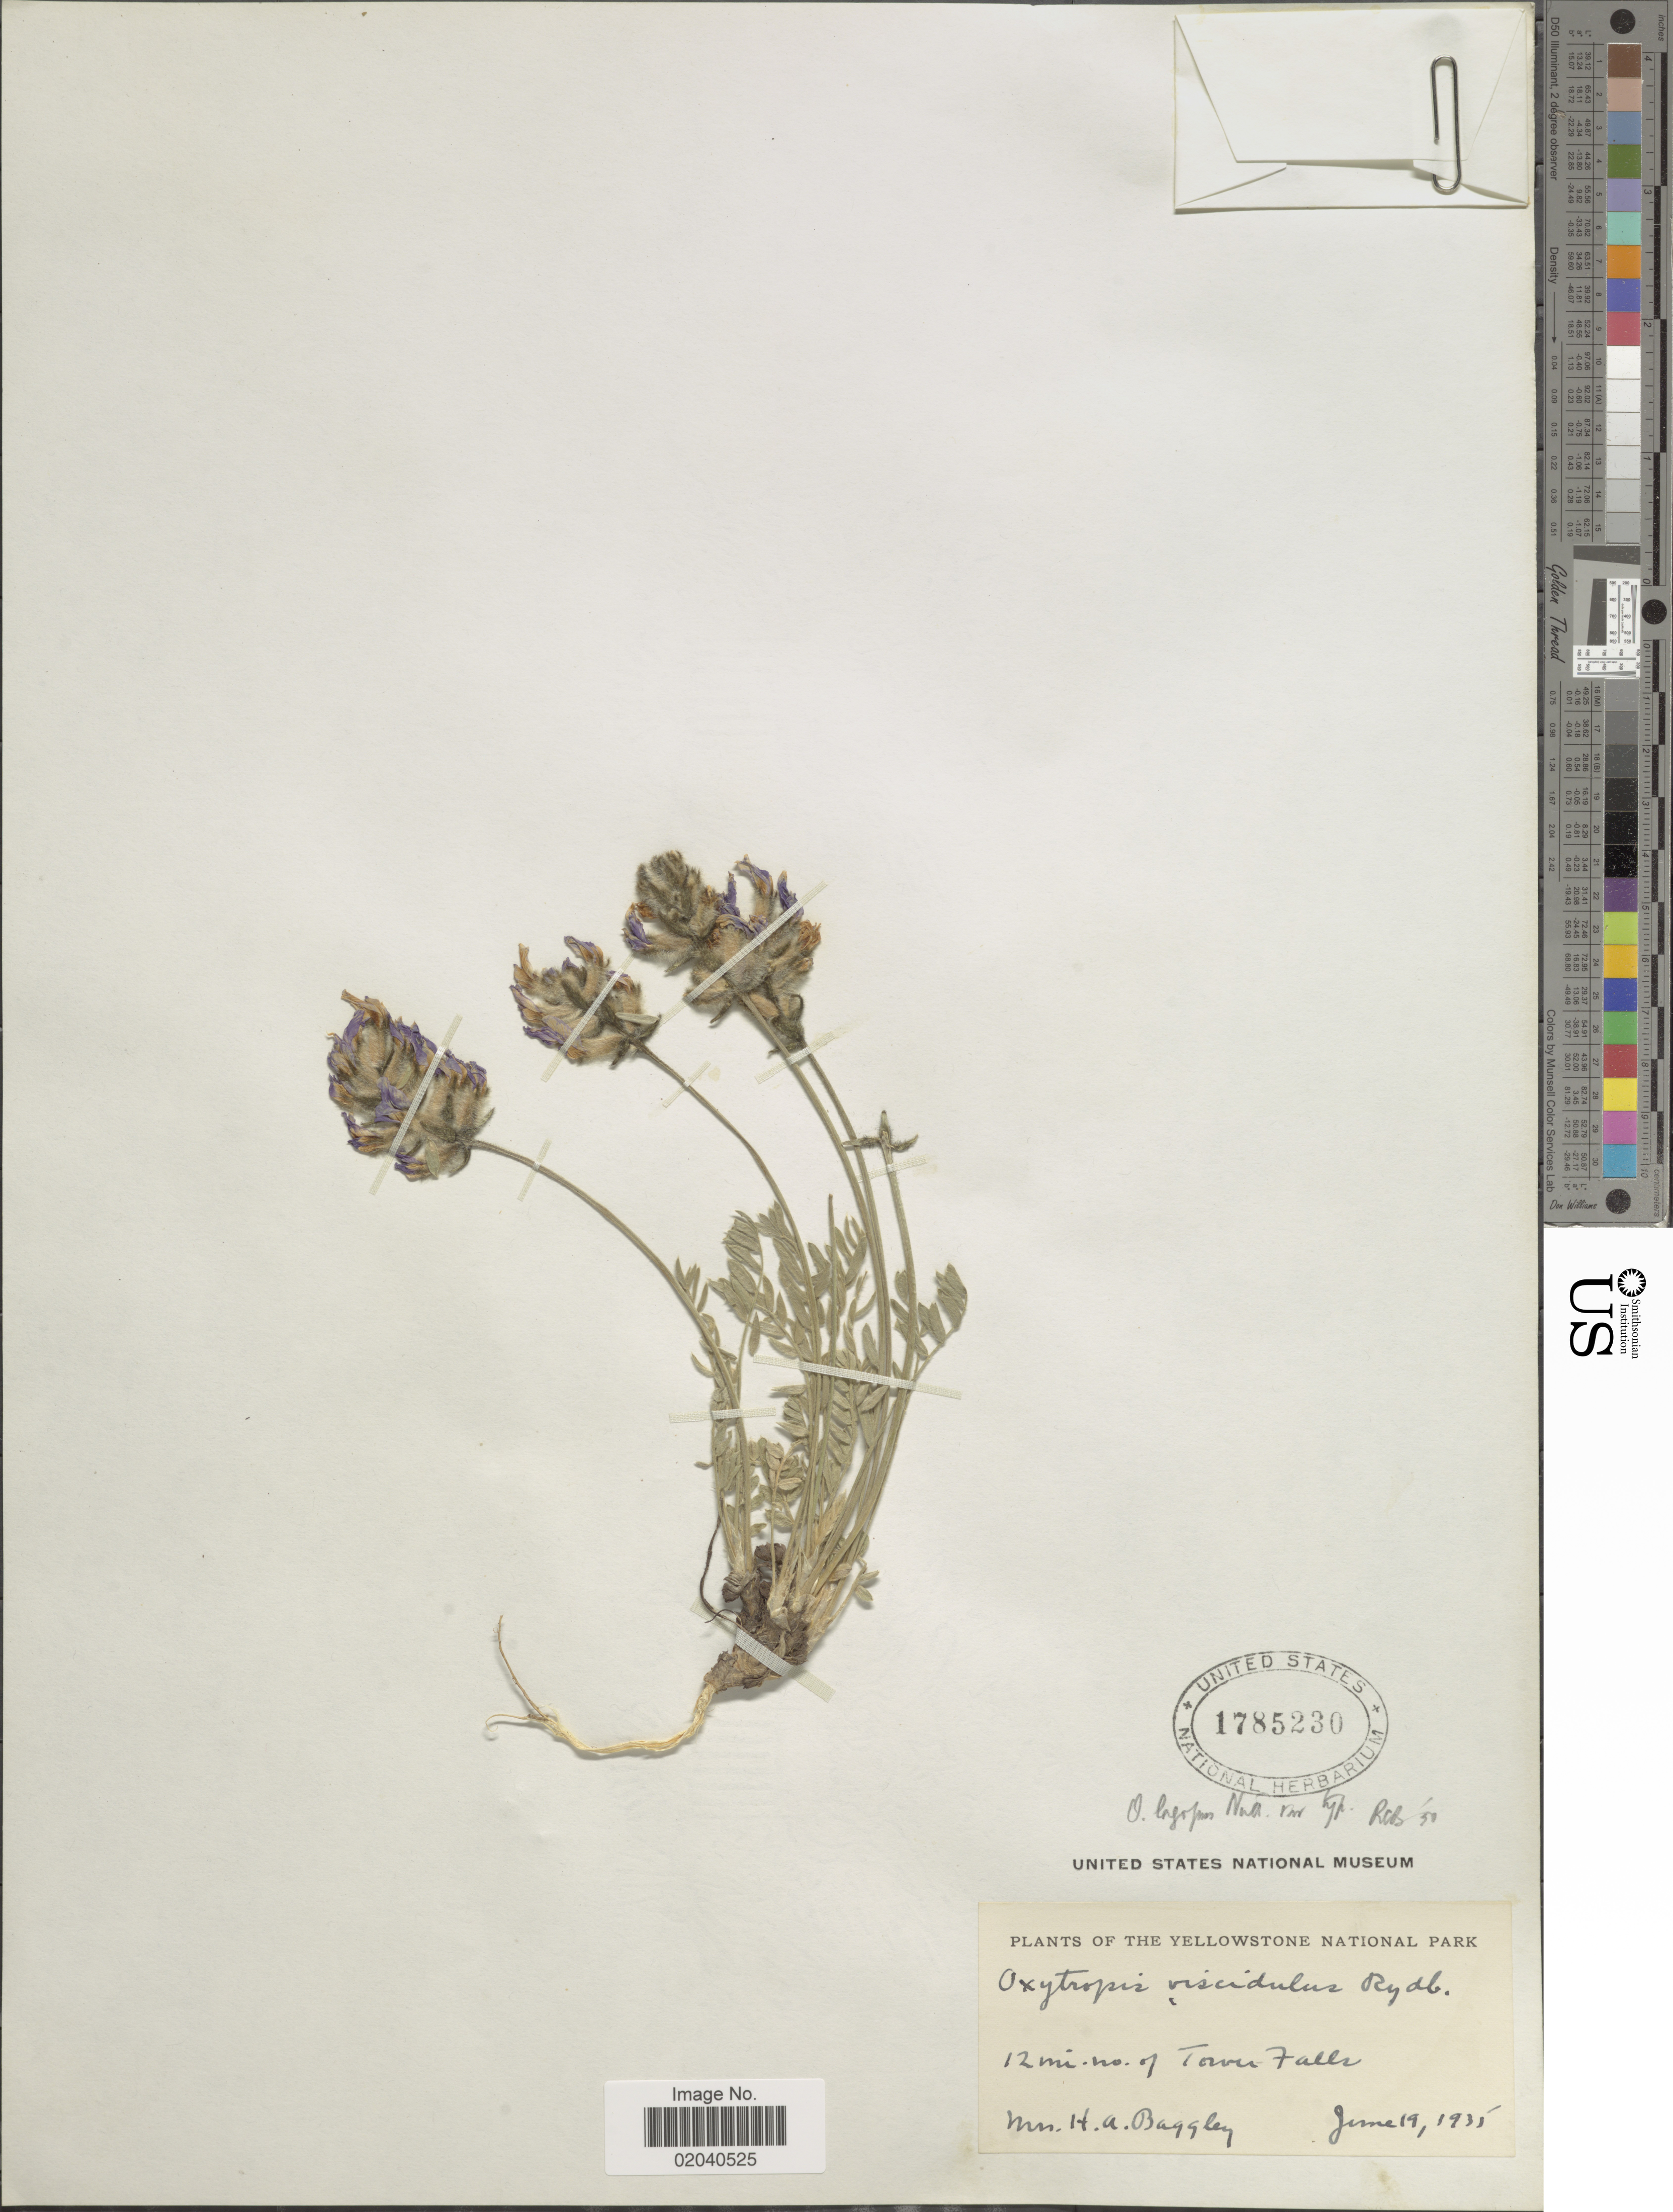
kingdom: Plantae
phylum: Tracheophyta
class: Magnoliopsida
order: Fabales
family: Fabaceae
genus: Oxytropis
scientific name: Oxytropis viscida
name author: Nutt.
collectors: H. Baggley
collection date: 1935-06-19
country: United States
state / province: Wyoming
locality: Yellowstone National Park, 12 mi. no. of Tower Falls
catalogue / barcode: US 1785230